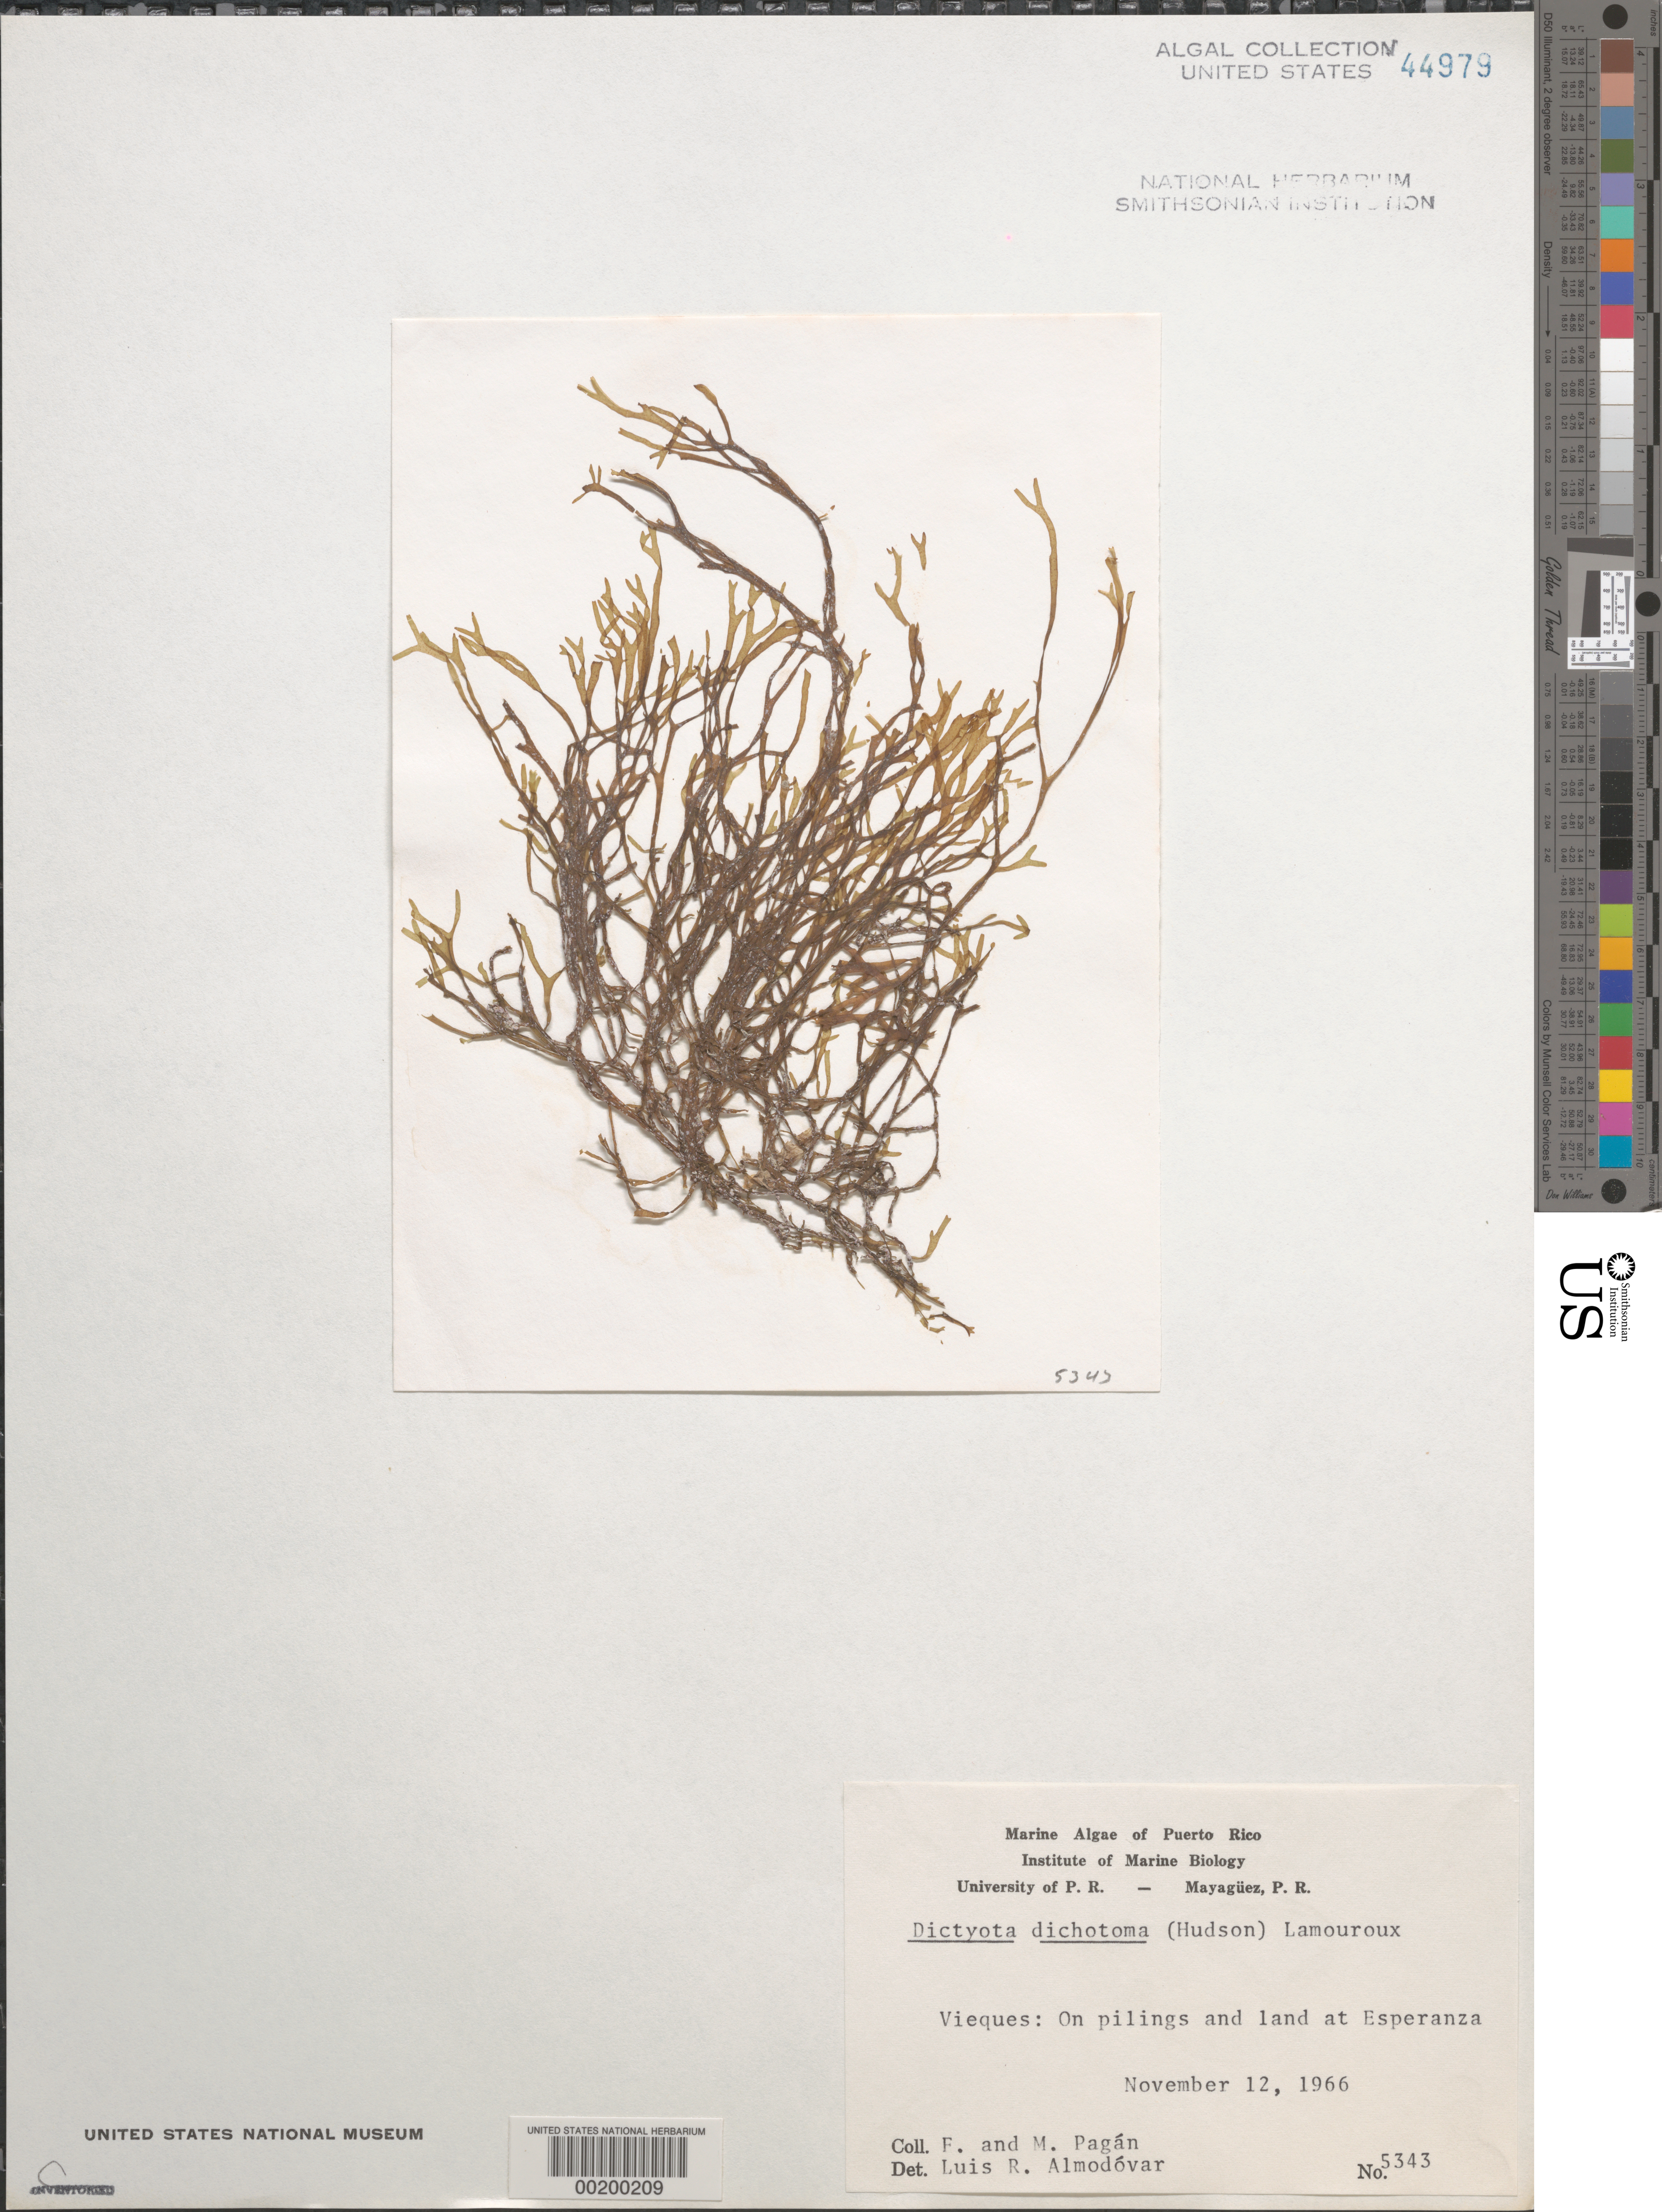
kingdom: Chromista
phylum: Ochrophyta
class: Phaeophyceae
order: Dictyotales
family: Dictyotaceae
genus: Dictyota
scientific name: Dictyota dichotoma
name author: (Huds.) J.V.Lamouroux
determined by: Almodovar, L. R.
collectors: F. Pagan & M. Pagan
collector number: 5343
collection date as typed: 12 Nov 1966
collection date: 1966-11-12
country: Puerto Rico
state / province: Vieques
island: Vieques Island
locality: Esperanza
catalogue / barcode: US 44979